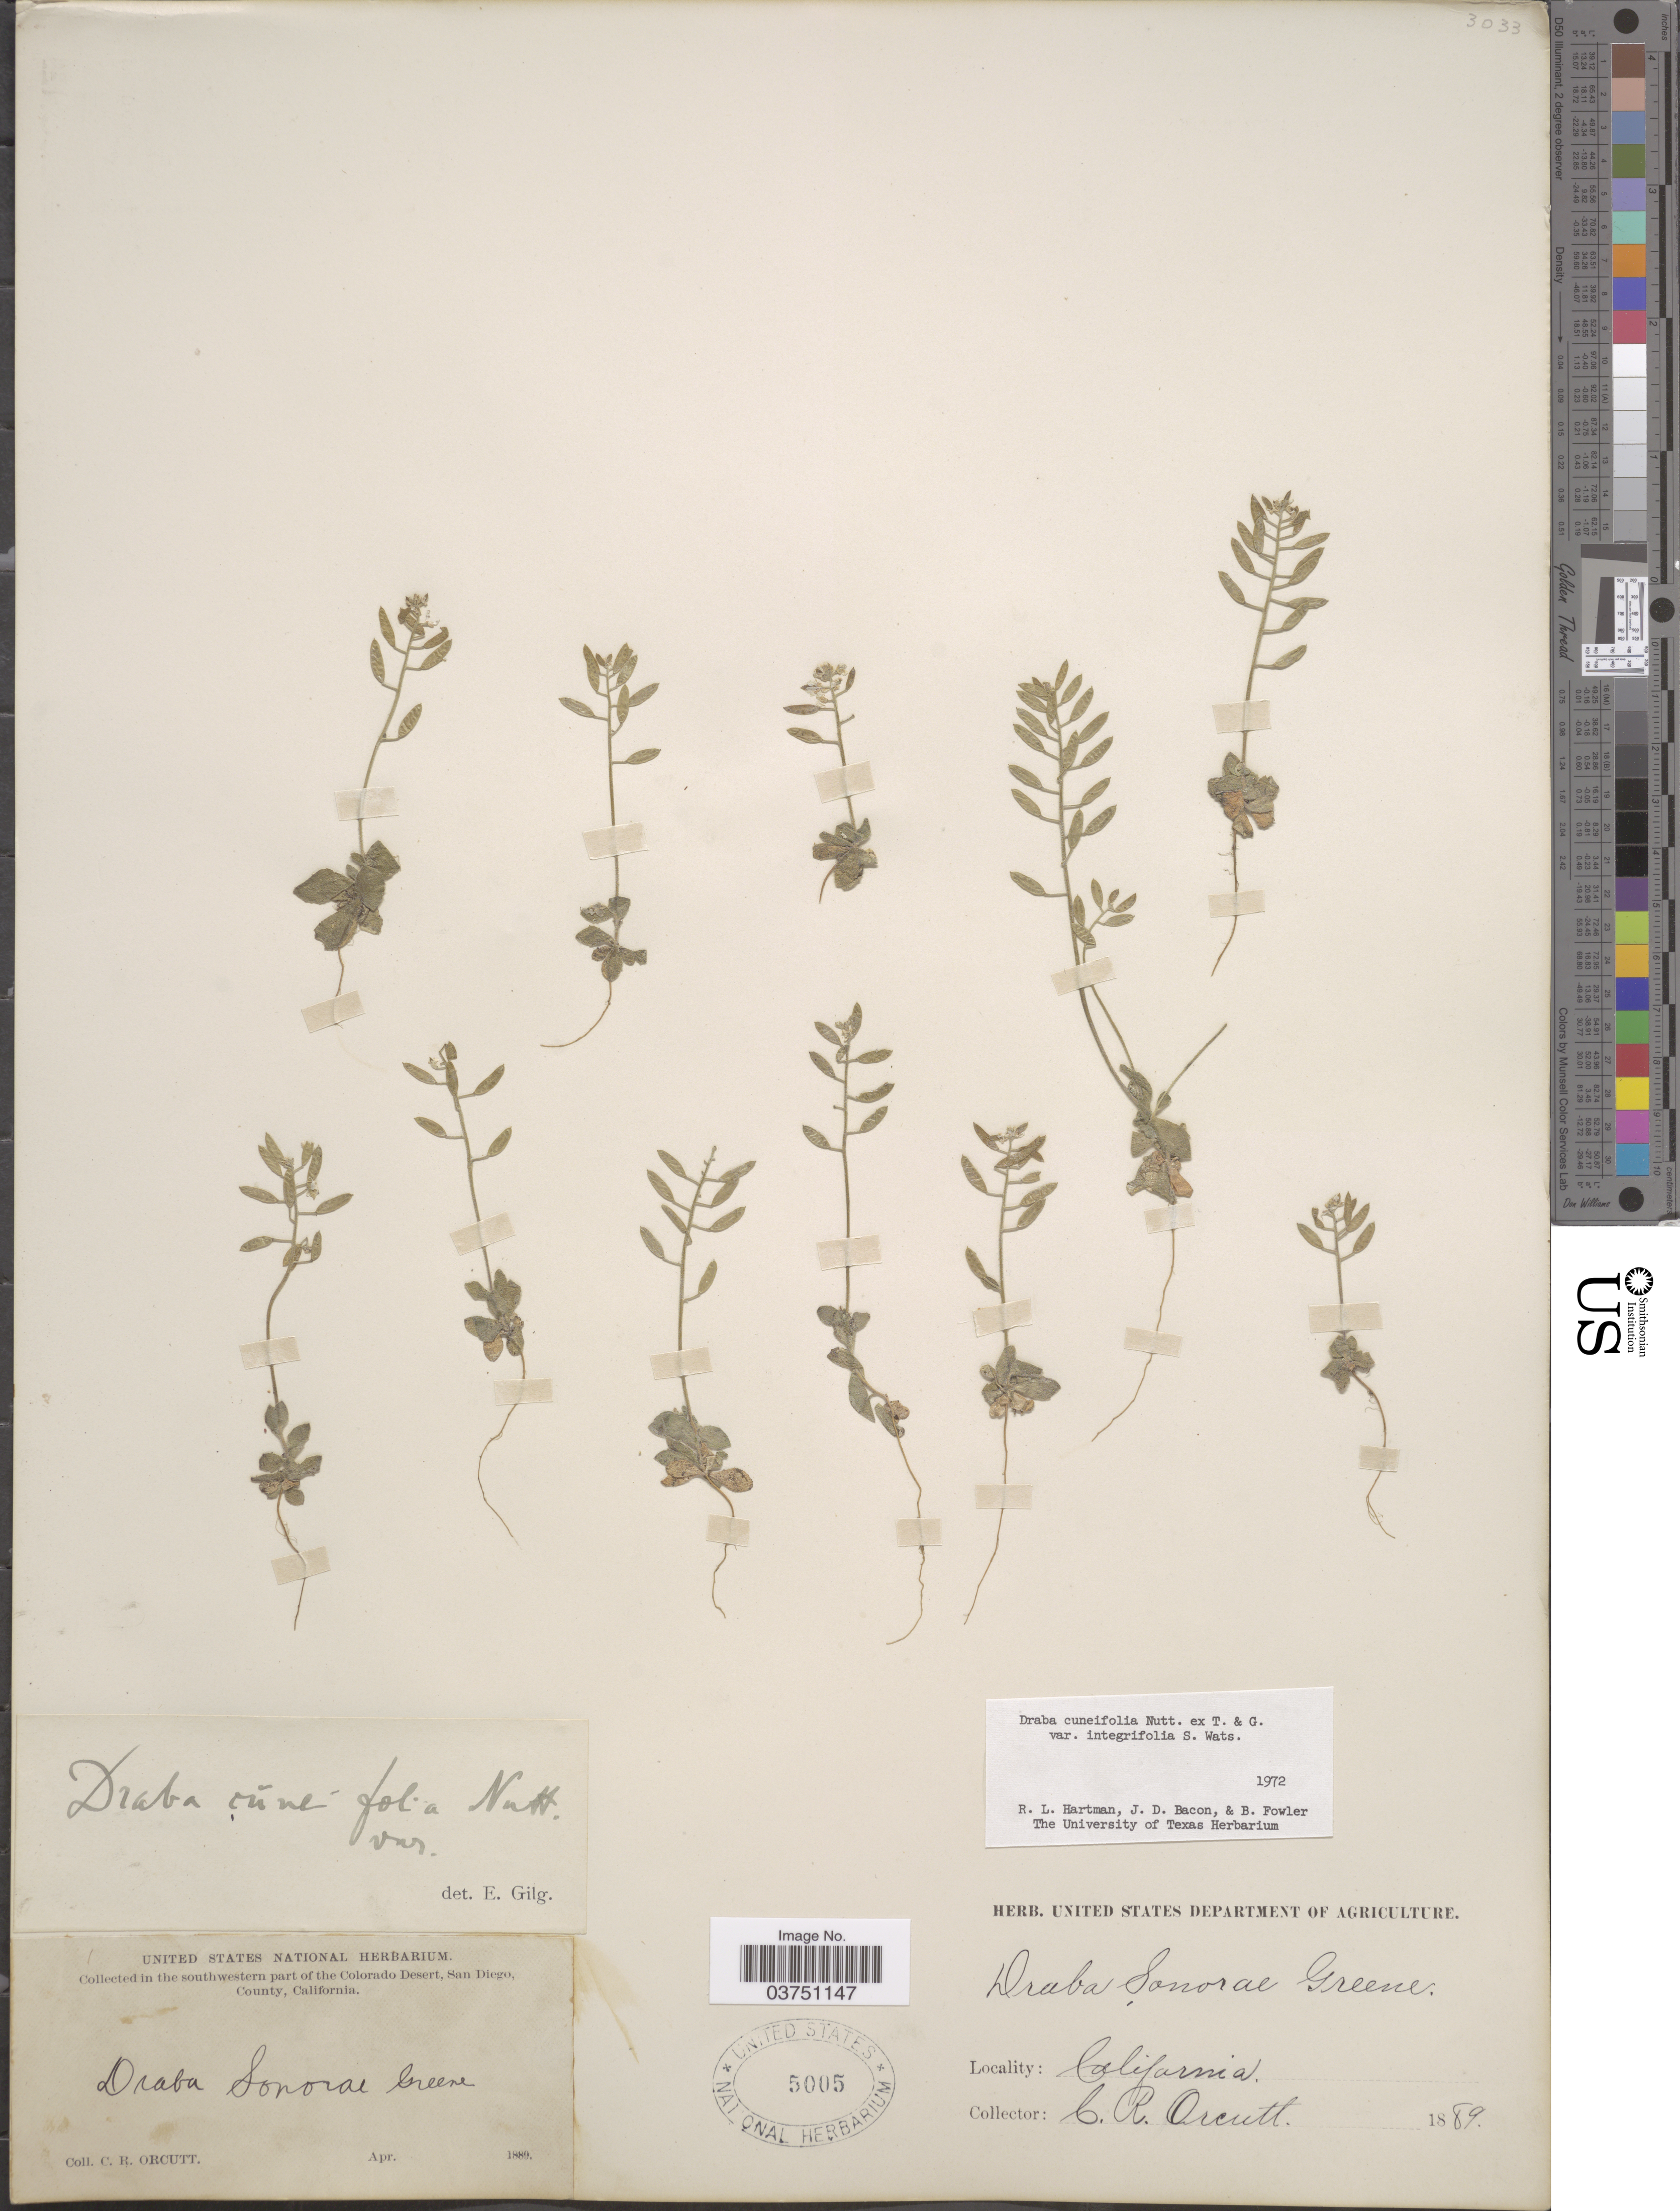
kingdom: Plantae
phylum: Tracheophyta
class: Magnoliopsida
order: Brassicales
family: Brassicaceae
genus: Draba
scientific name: Draba cuneifolia var. integrifolia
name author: S. Watson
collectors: C. R. Orcutt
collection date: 1889-04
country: United States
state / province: California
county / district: San Diego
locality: In the southwestern part of the Colorado Desert, San Diego County.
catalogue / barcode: US 5005